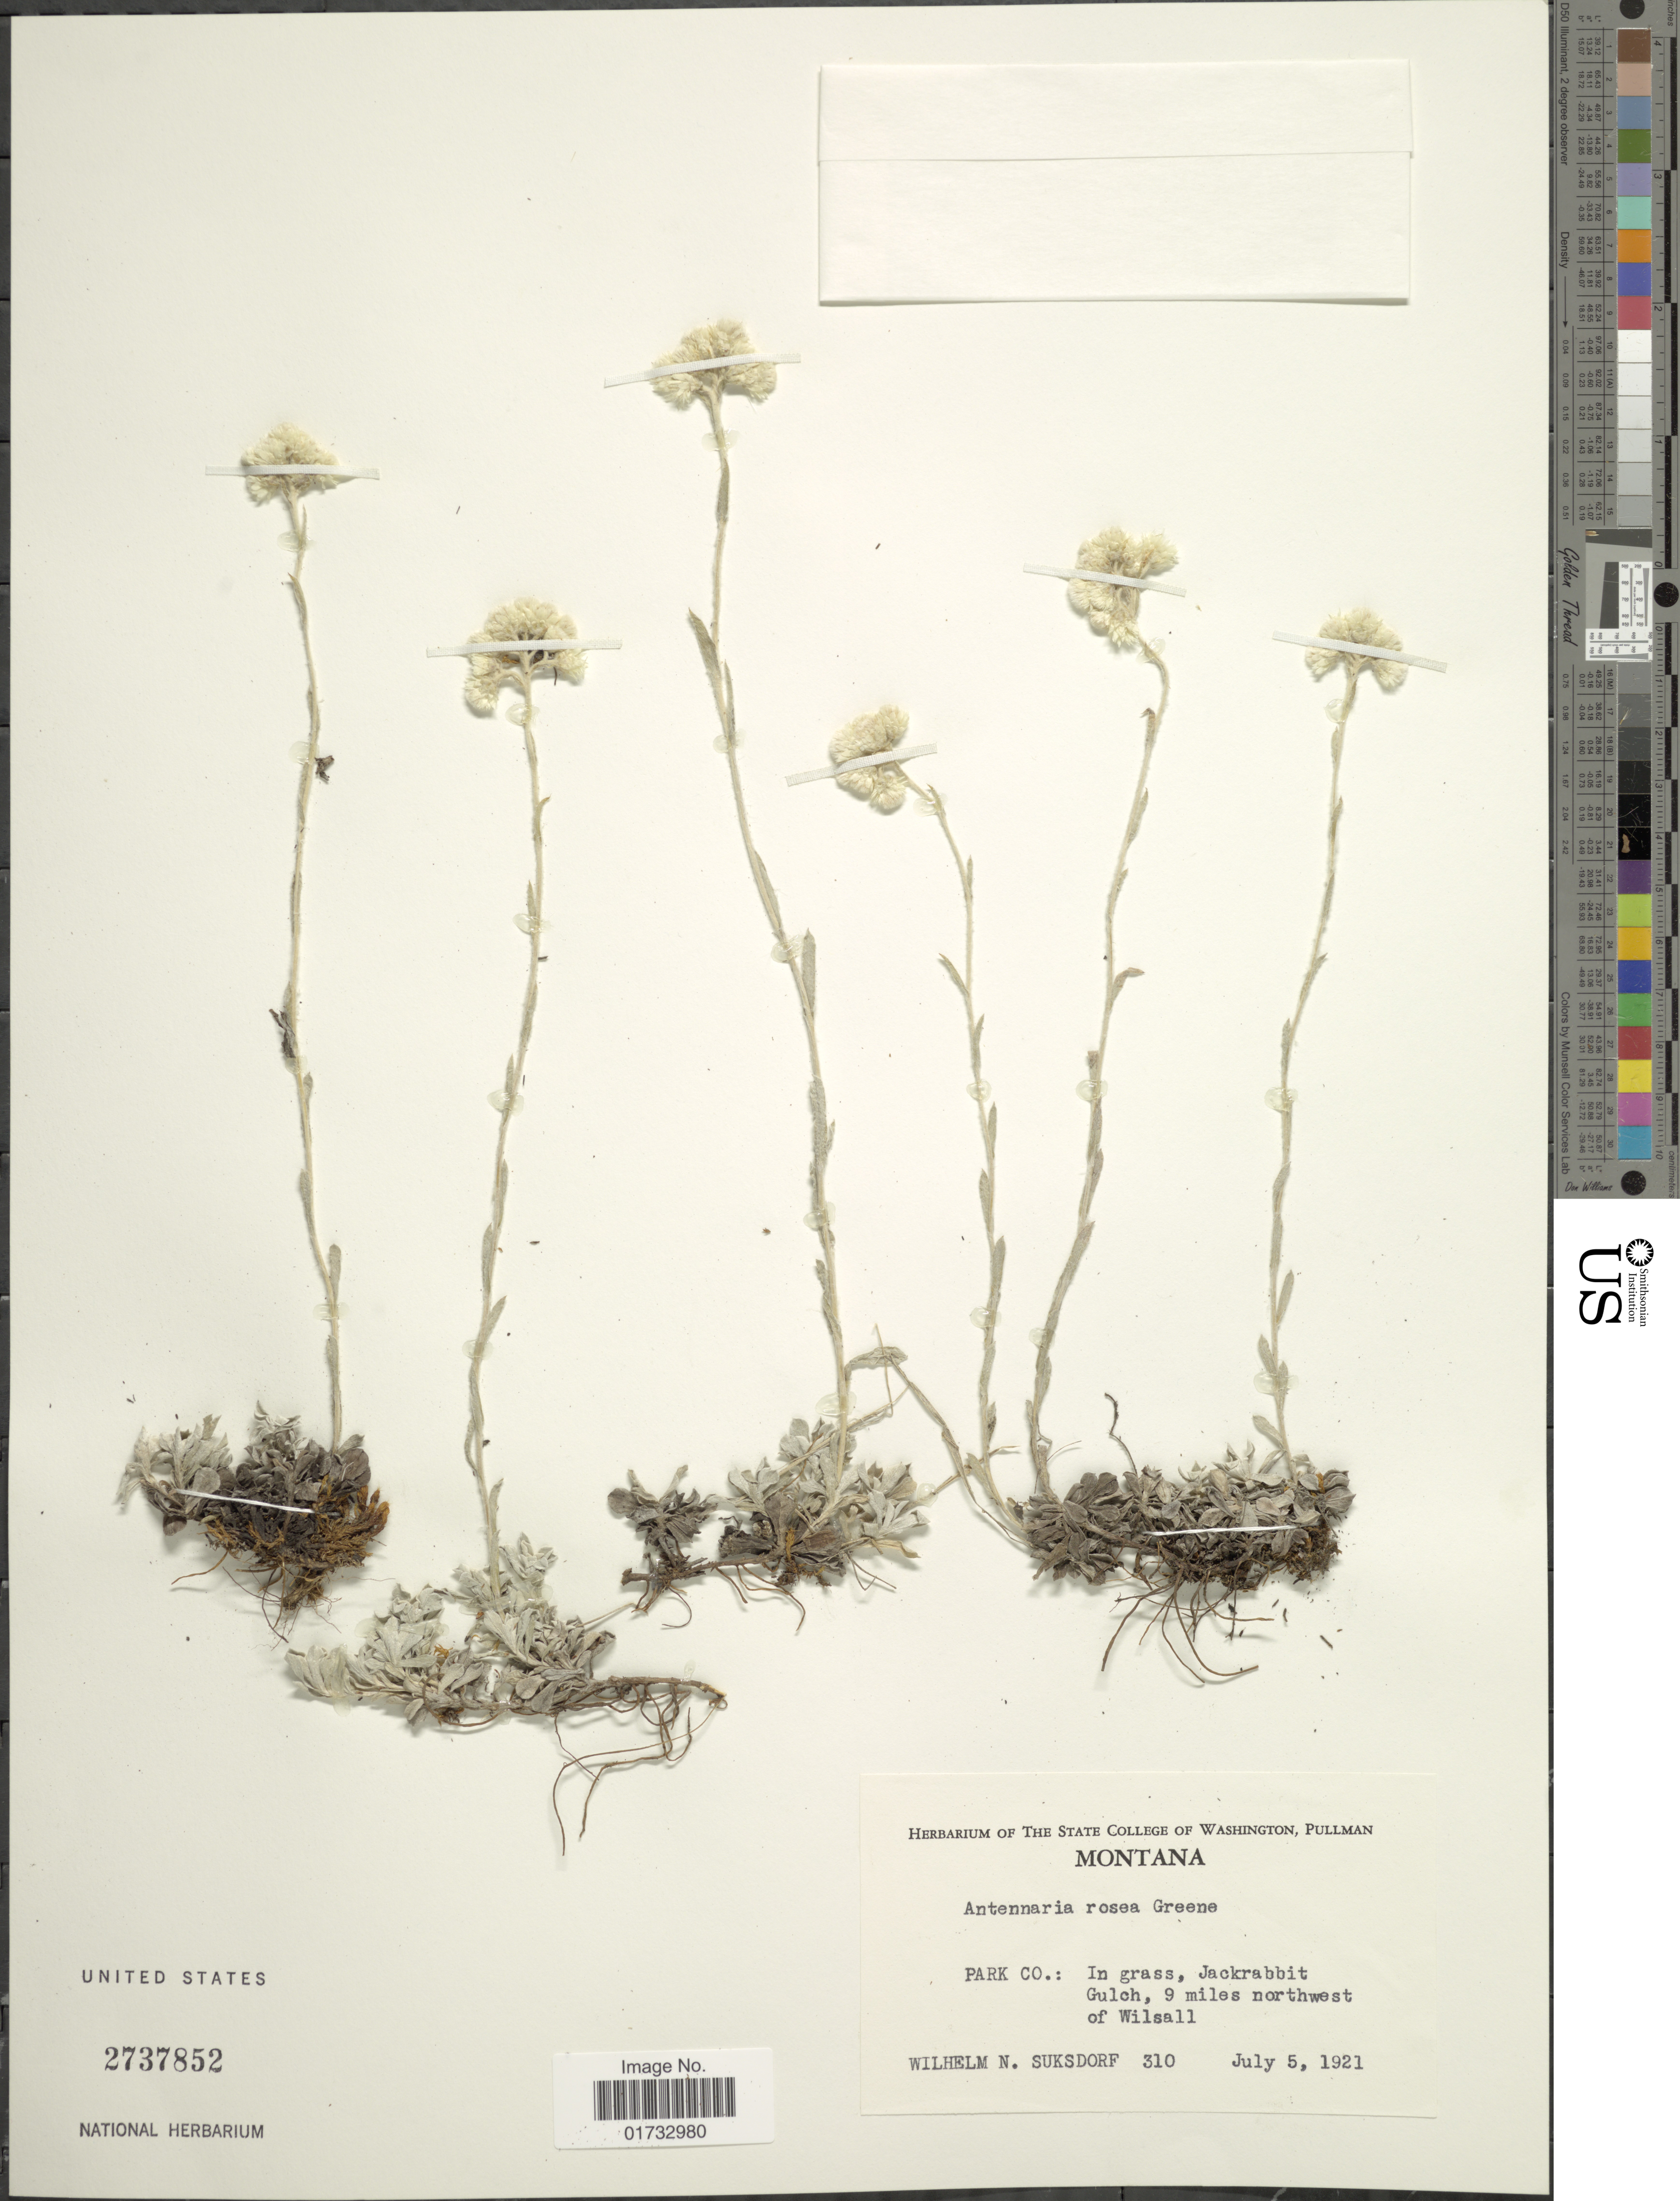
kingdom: Plantae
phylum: Tracheophyta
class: Magnoliopsida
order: Asterales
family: Asteraceae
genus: Antennaria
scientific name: Antennaria rosea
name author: Greene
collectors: W. N. Suksdorf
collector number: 310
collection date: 1921-07-05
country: United States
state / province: Montana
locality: Park Co.: in grass, Jackrabbit Gulch, 9 miles northwest of Wilsall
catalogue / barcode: US 2737852